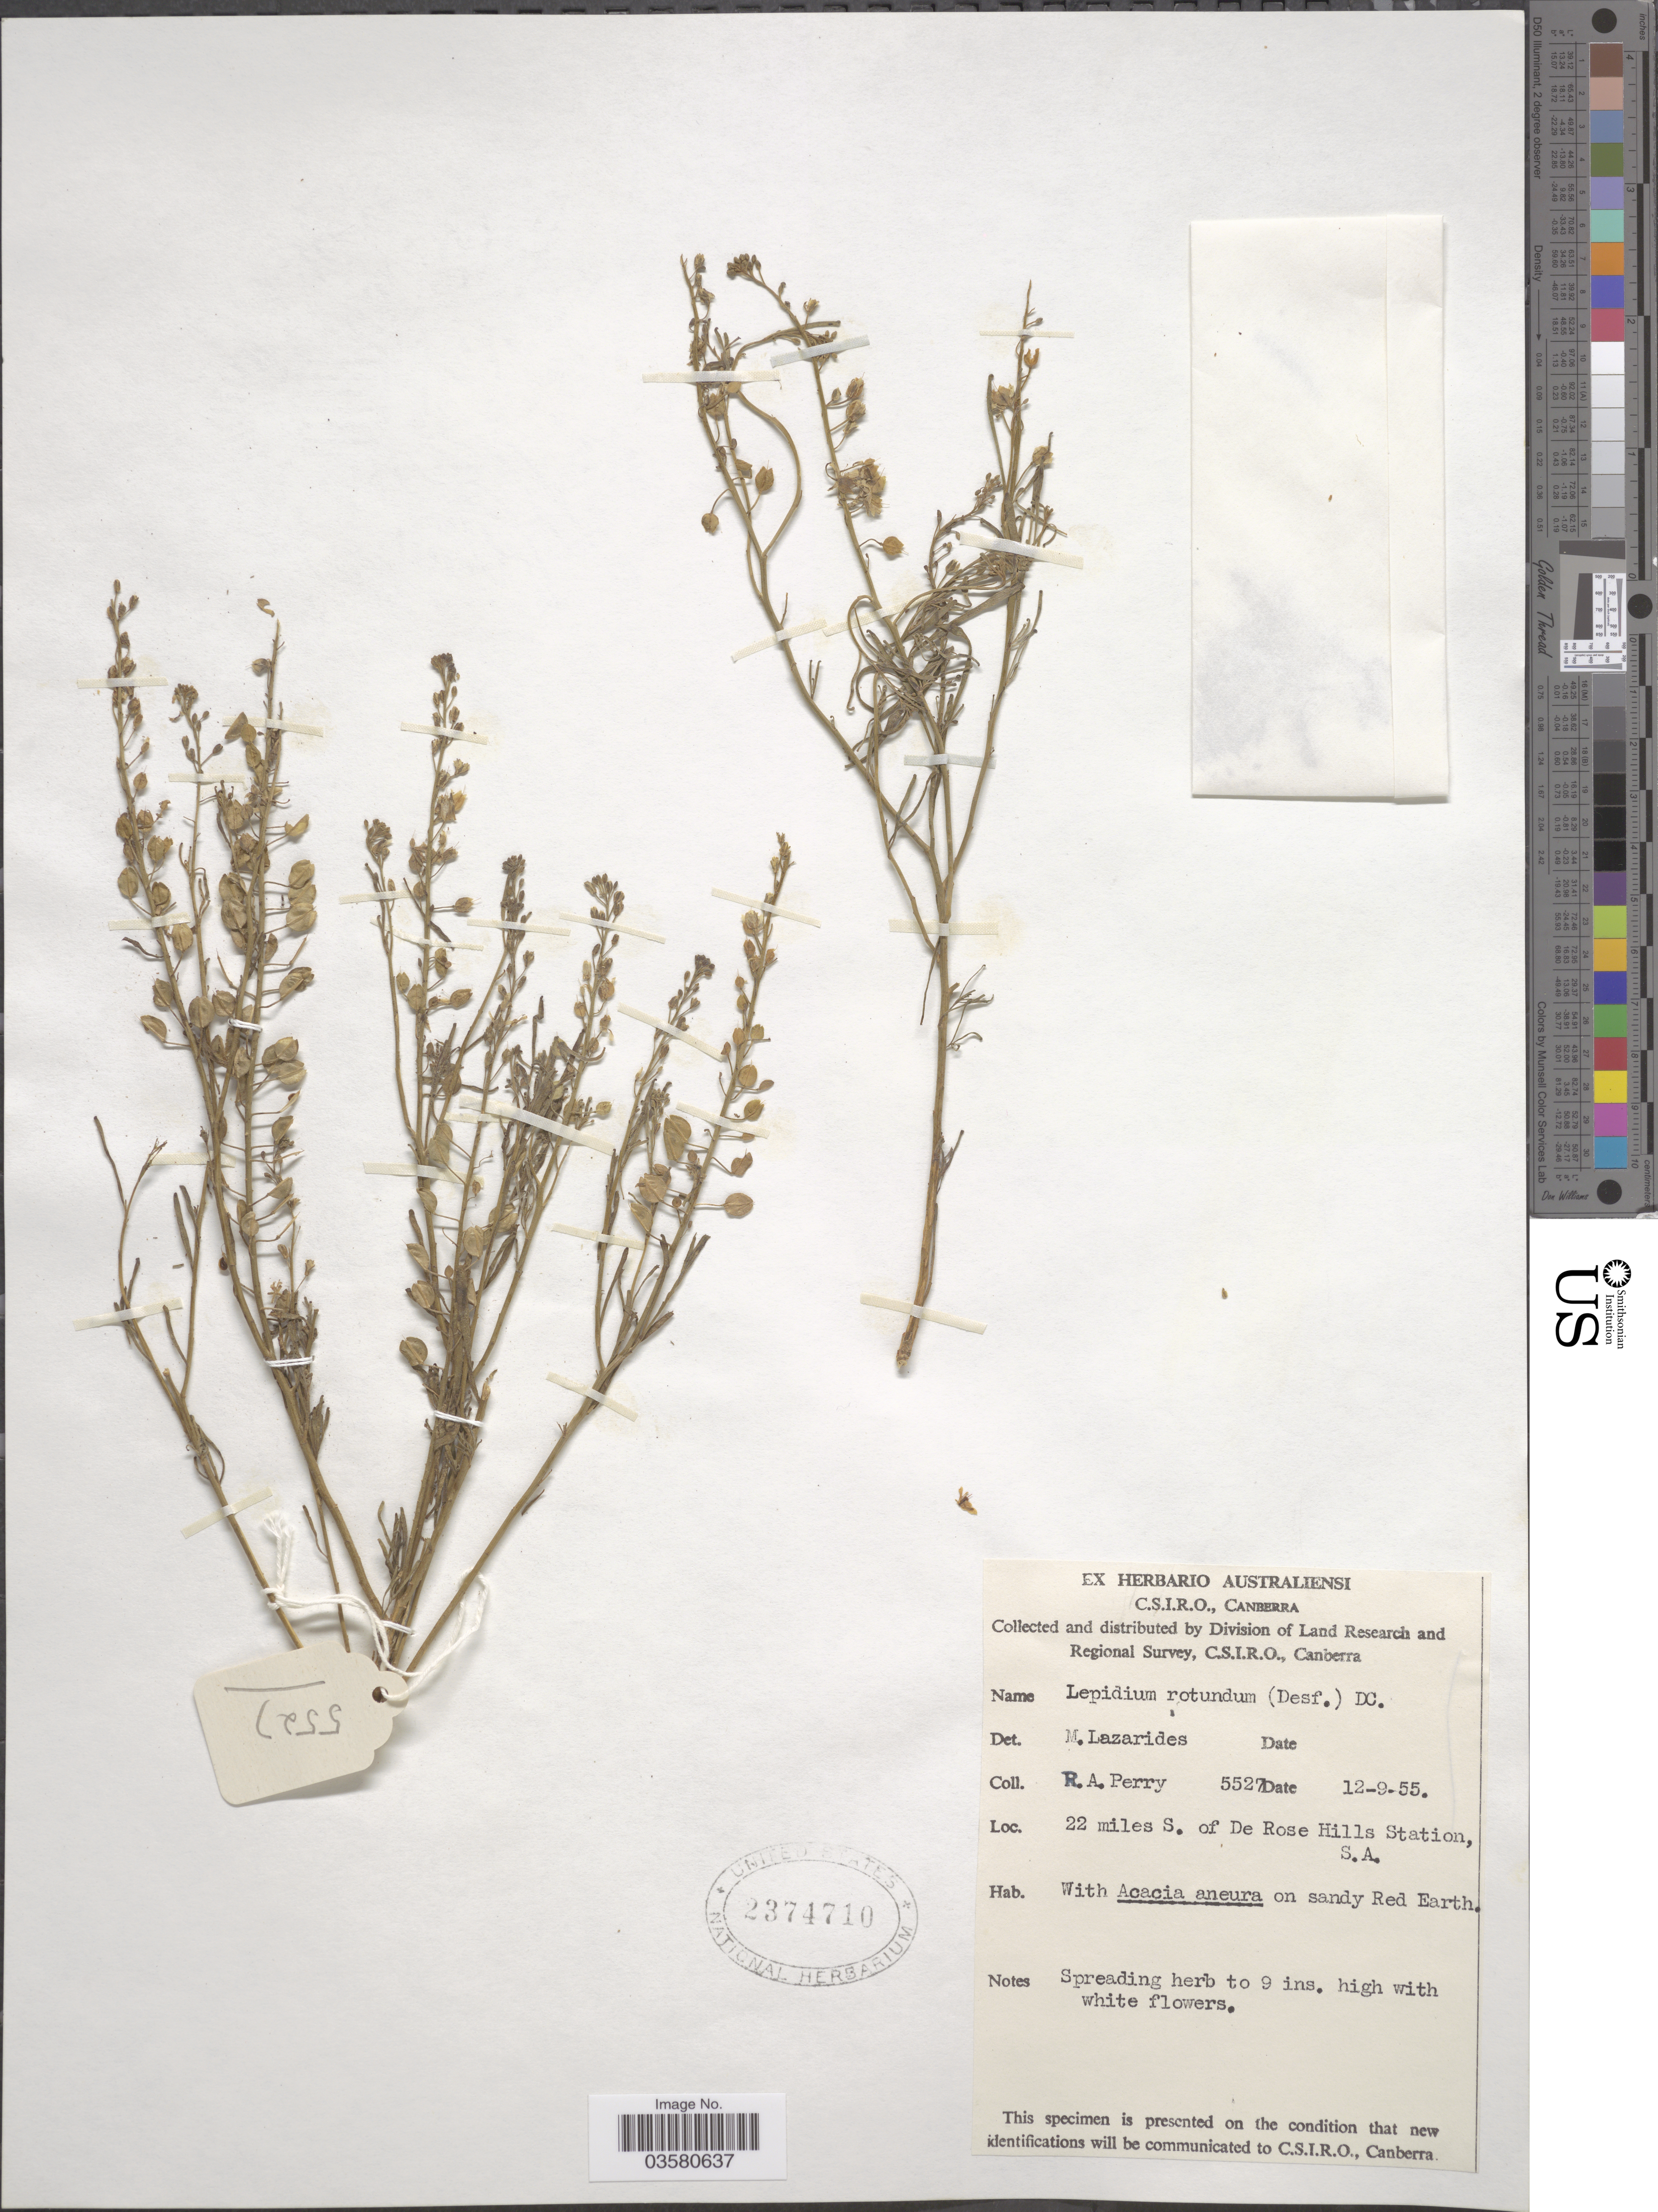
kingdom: Plantae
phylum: Tracheophyta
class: Magnoliopsida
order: Brassicales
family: Brassicaceae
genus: Lepidium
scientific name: Lepidium phlebopetatum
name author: (F. Muell.) F. Muell.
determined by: Al-Shehbaz, I. A., (MO), Missouri Botanical Garden (UNITED STATES)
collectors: Perry, R. A.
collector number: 5527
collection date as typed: Transcribed d/m/y: 12/9/55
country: Australia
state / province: South Australia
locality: C.S.I.R.O., Canberra. 22 miles S. of De Rose Hills Station.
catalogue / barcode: US 2374710